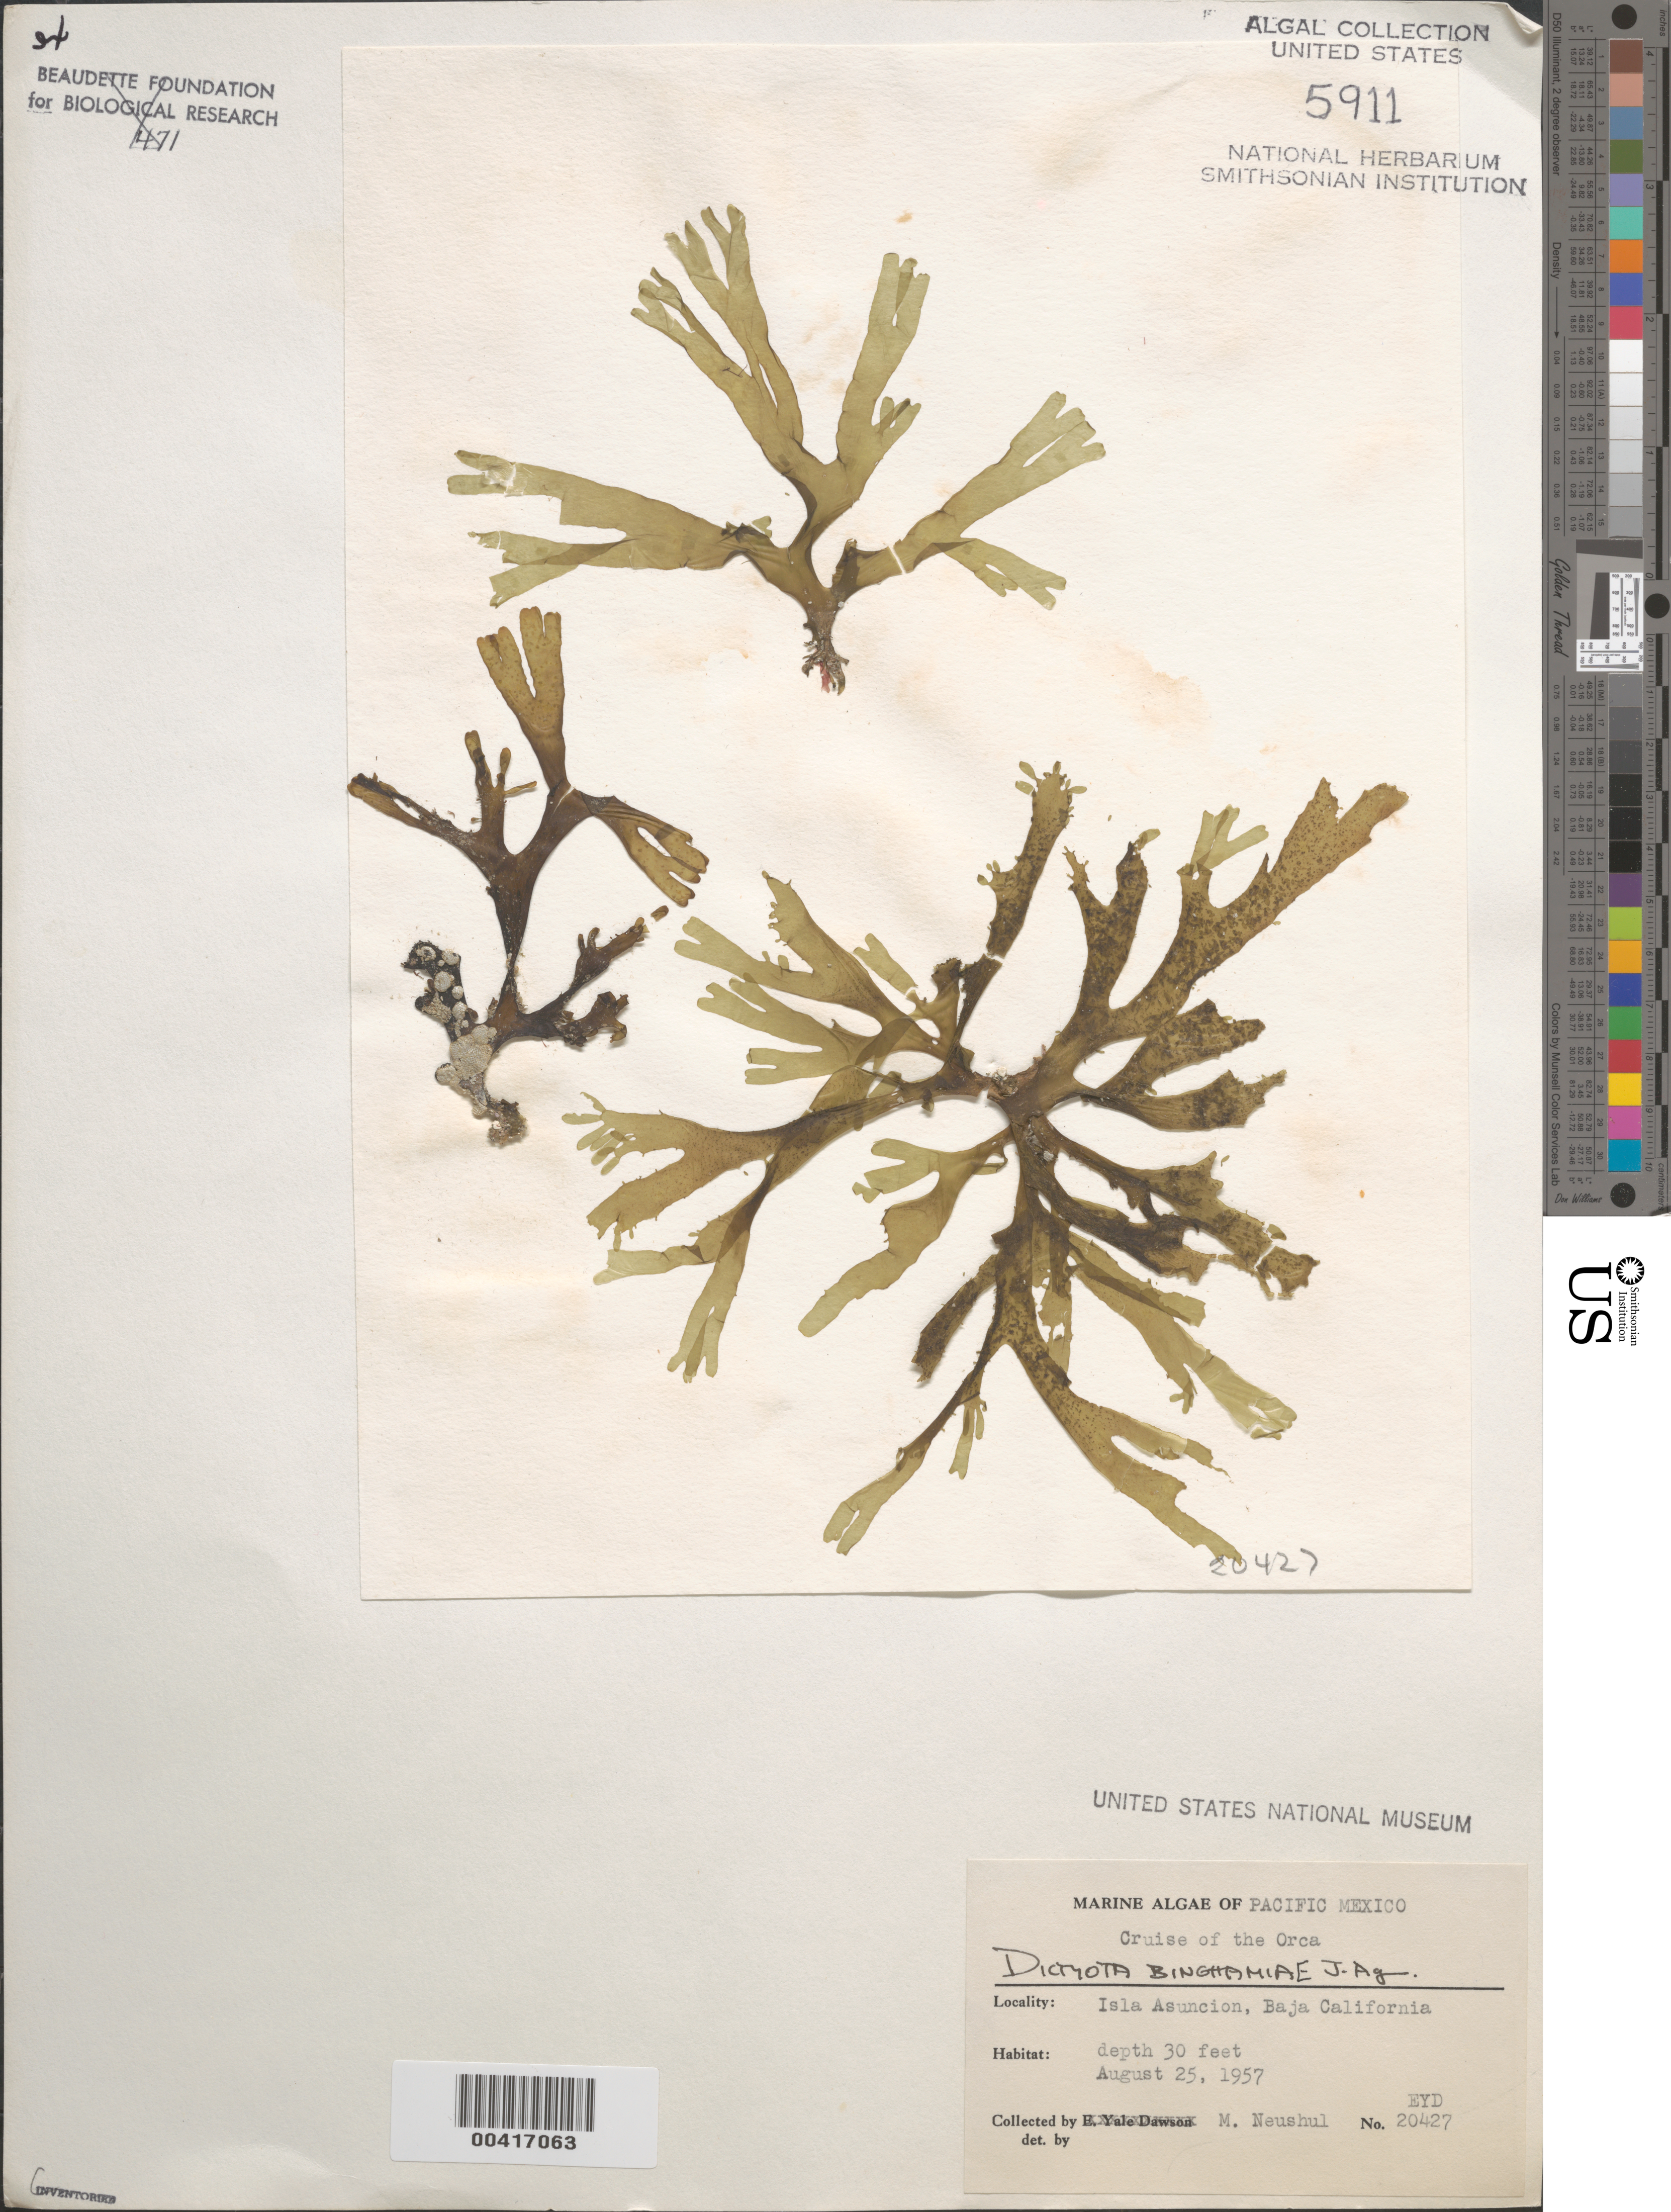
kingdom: Chromista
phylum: Ochrophyta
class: Phaeophyceae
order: Dictyotales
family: Dictyotaceae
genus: Dictyota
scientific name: Dictyota binghamiae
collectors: M. Neushul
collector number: EYD 20427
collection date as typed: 25 Aug 1957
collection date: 1957-08-25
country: Mexico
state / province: Baja California Sur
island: Isla Asuncion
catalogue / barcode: US 5911